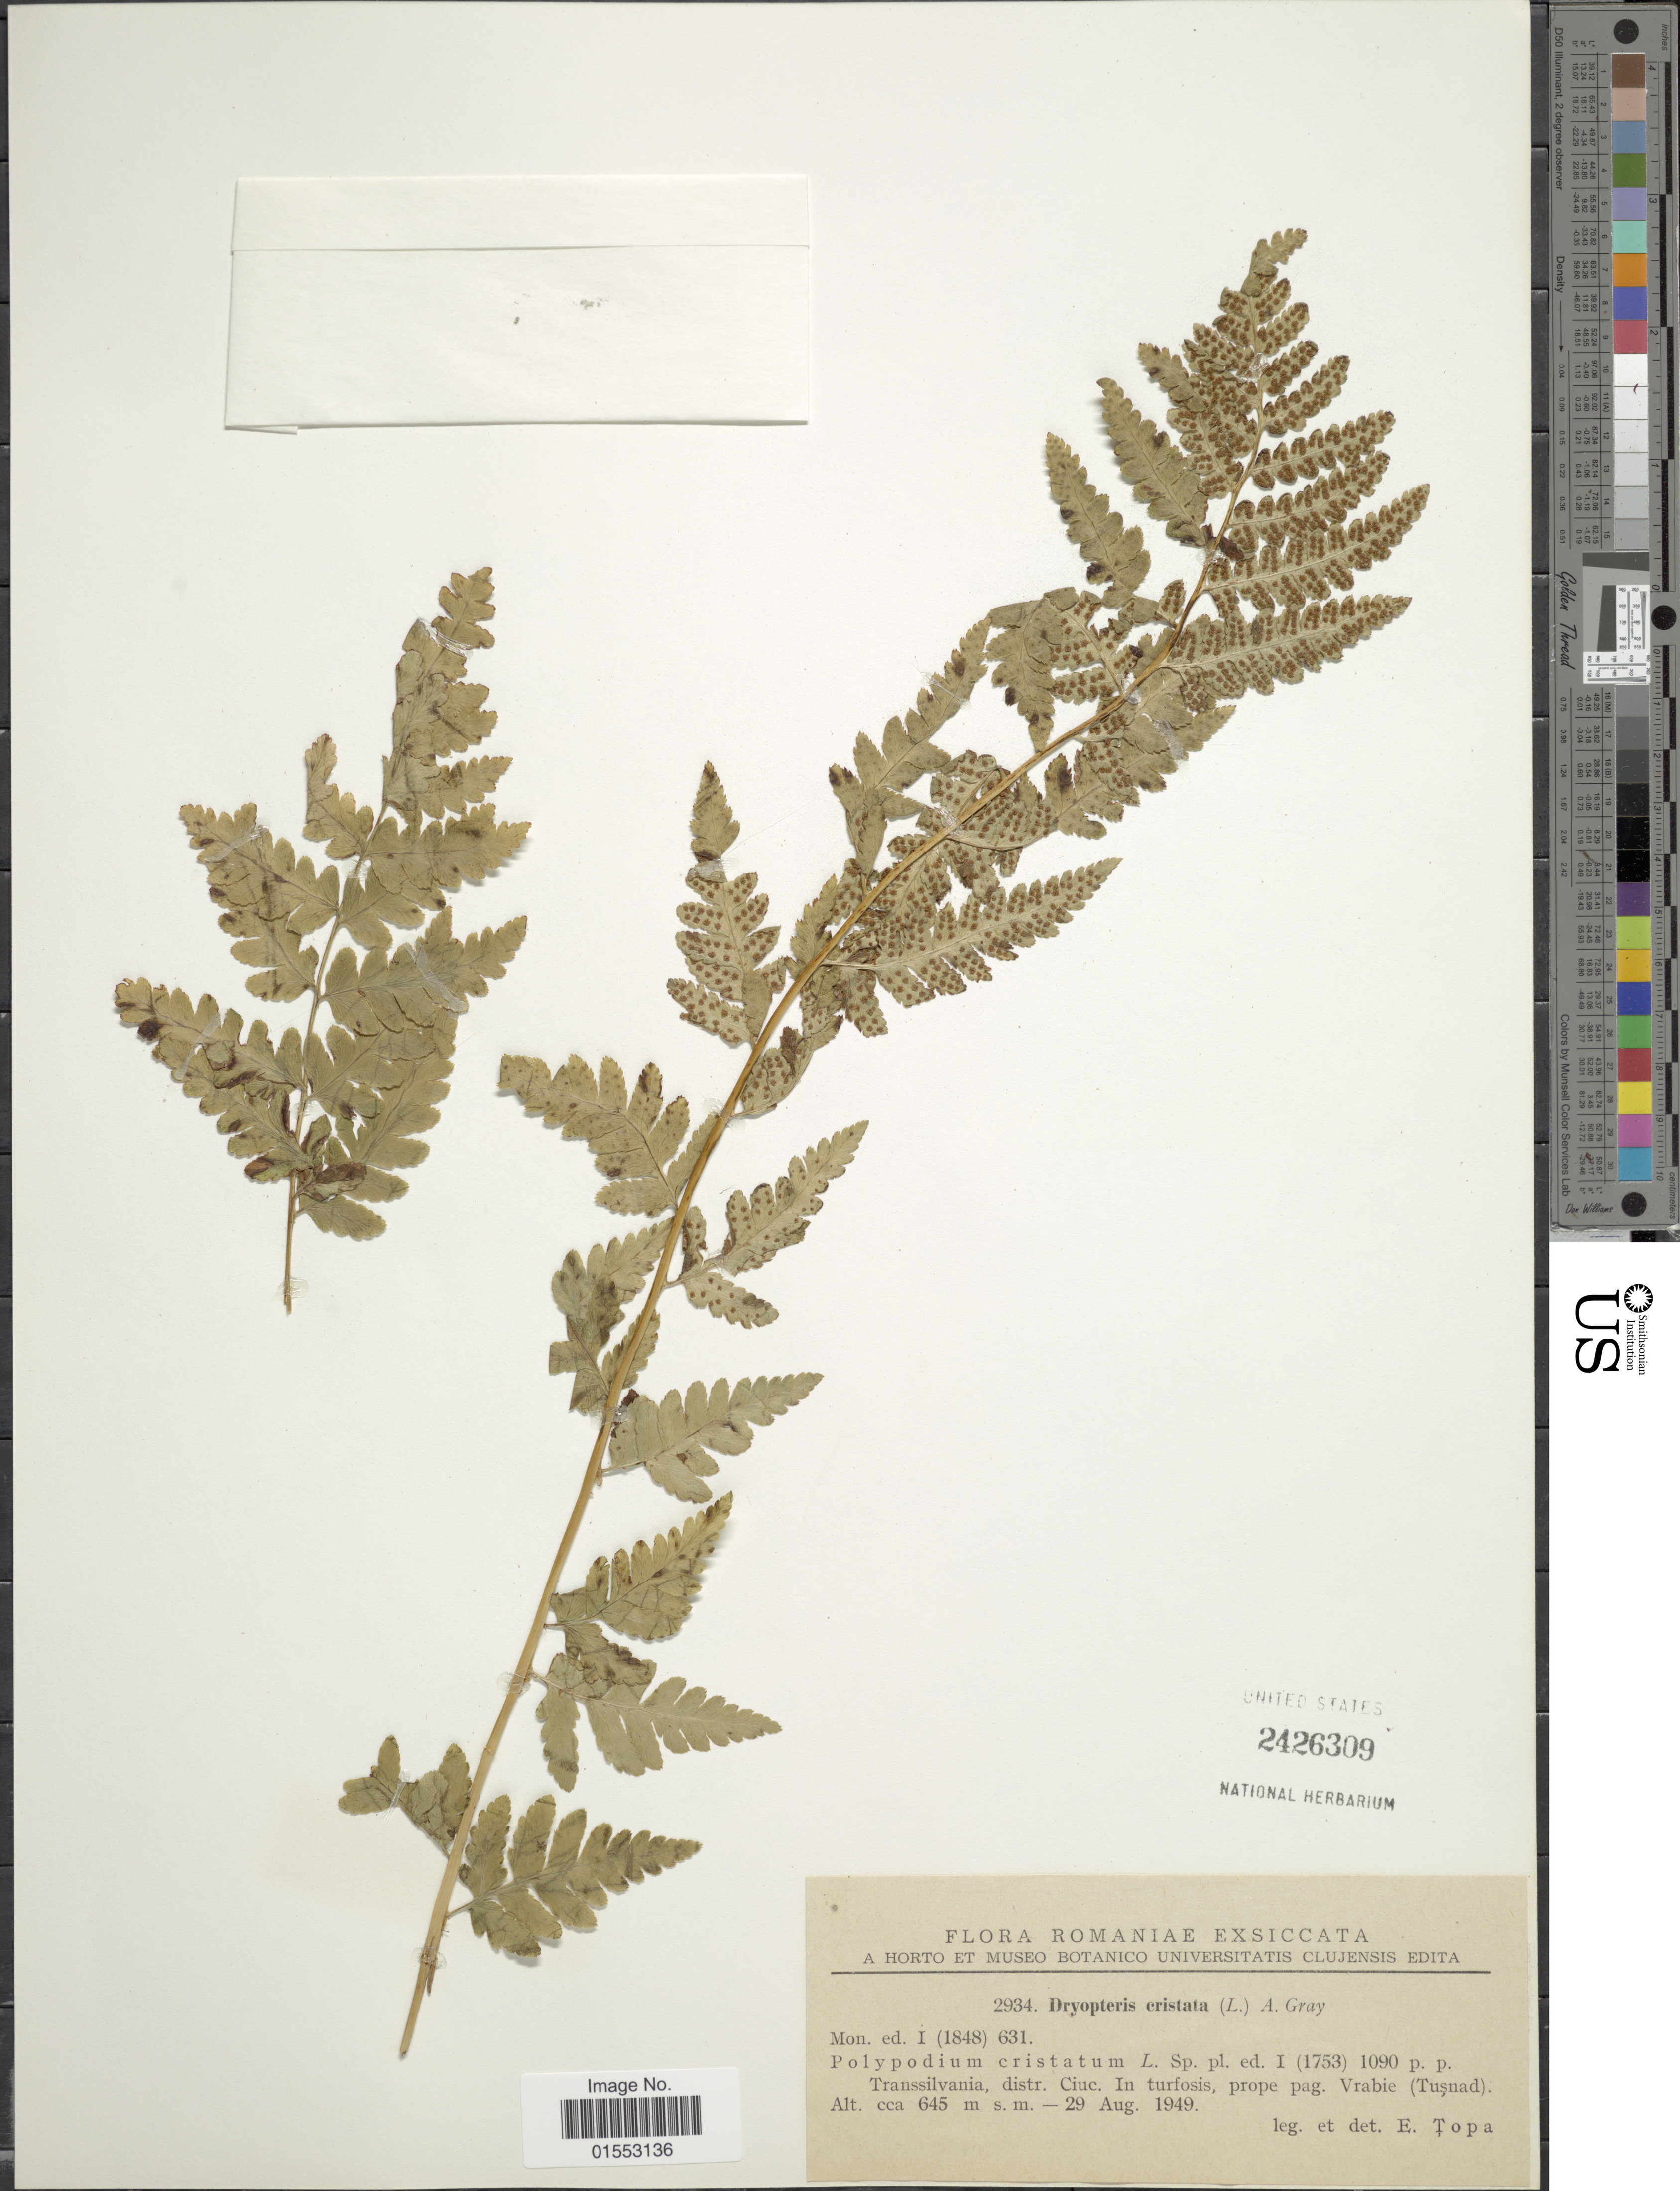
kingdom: Plantae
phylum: Tracheophyta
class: Polypodiopsida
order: Polypodiales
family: Dryopteridaceae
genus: Dryopteris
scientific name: Dryopteris cristata var. spinulosa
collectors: E. Topa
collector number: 2934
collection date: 1949-08-29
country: Romania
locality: Transsilvania, distr. Ciuc. In turfosis, prope pag. Vrabie (Tusnad)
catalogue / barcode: US 2426309